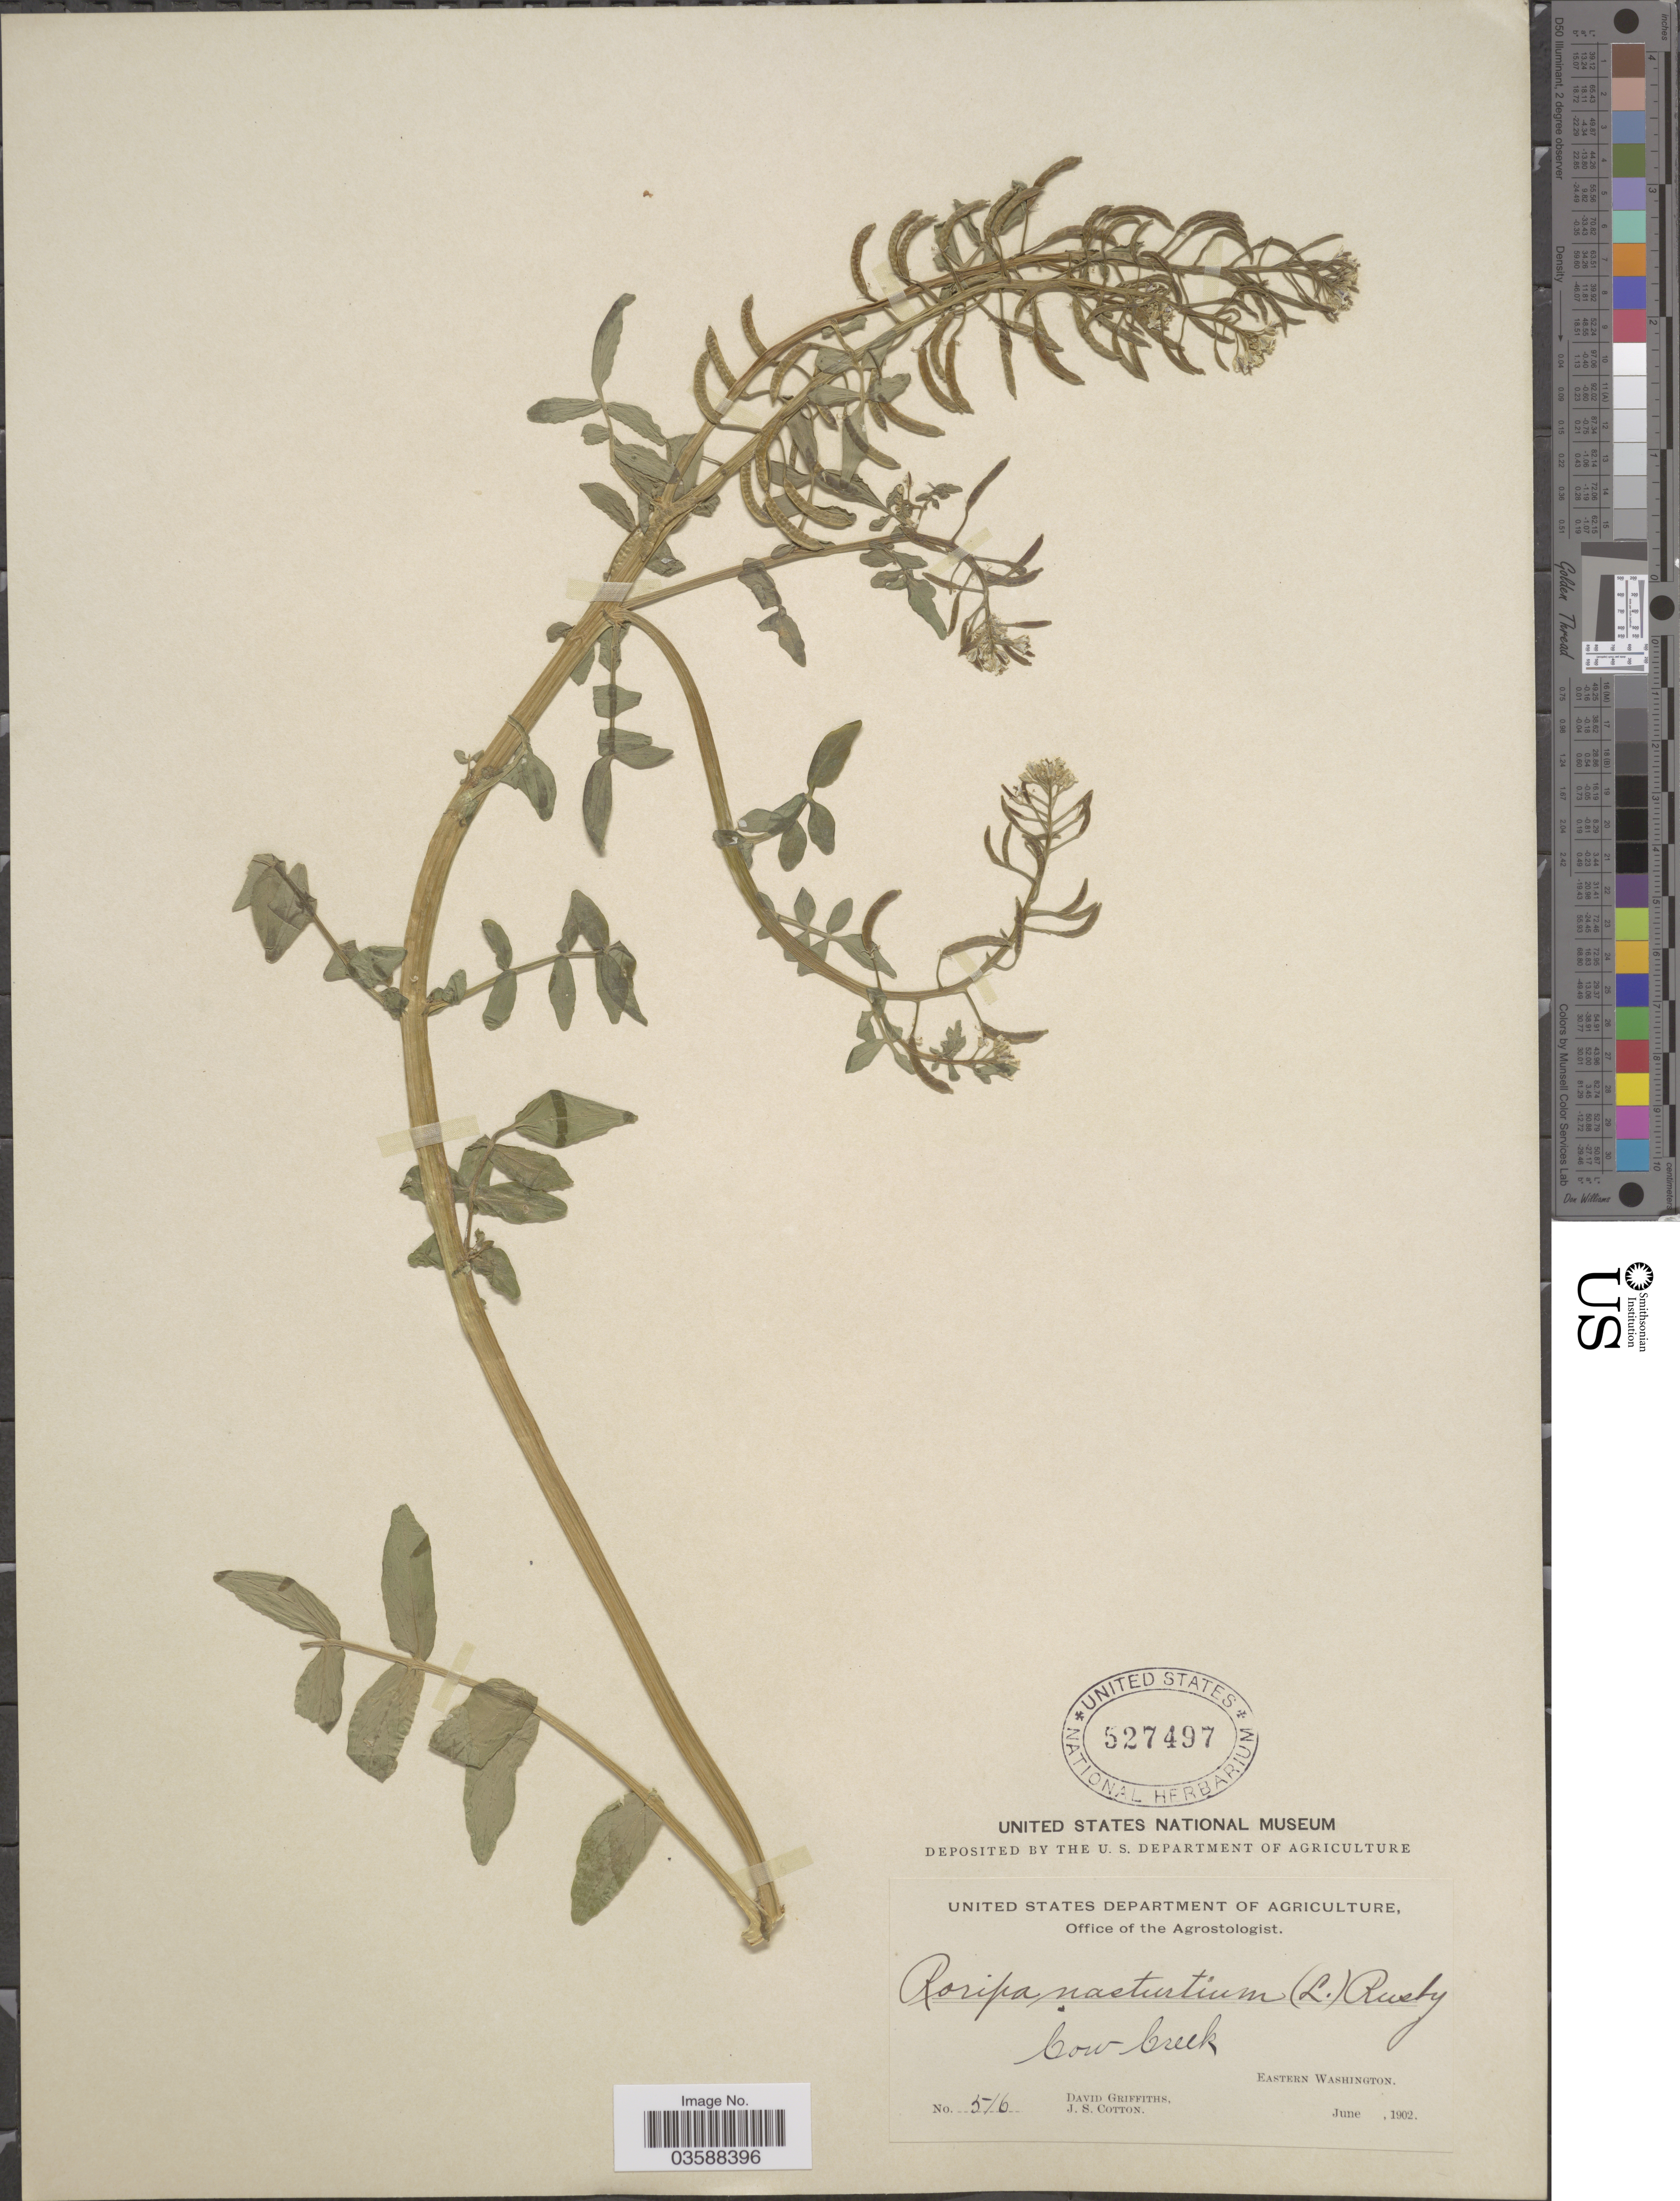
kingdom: Plantae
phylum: Tracheophyta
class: Magnoliopsida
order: Brassicales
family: Brassicaceae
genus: Nasturtium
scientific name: Nasturtium officinale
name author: R. Br.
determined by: Strong, M. T., (US), Smithsonian Institution - National Museum of Natural History (UNITED STATES)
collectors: D. Griffiths & J. S. Cotton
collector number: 516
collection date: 1902-06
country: United States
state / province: Washington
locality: Cow Creek, Eastern Washington.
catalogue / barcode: US 527497